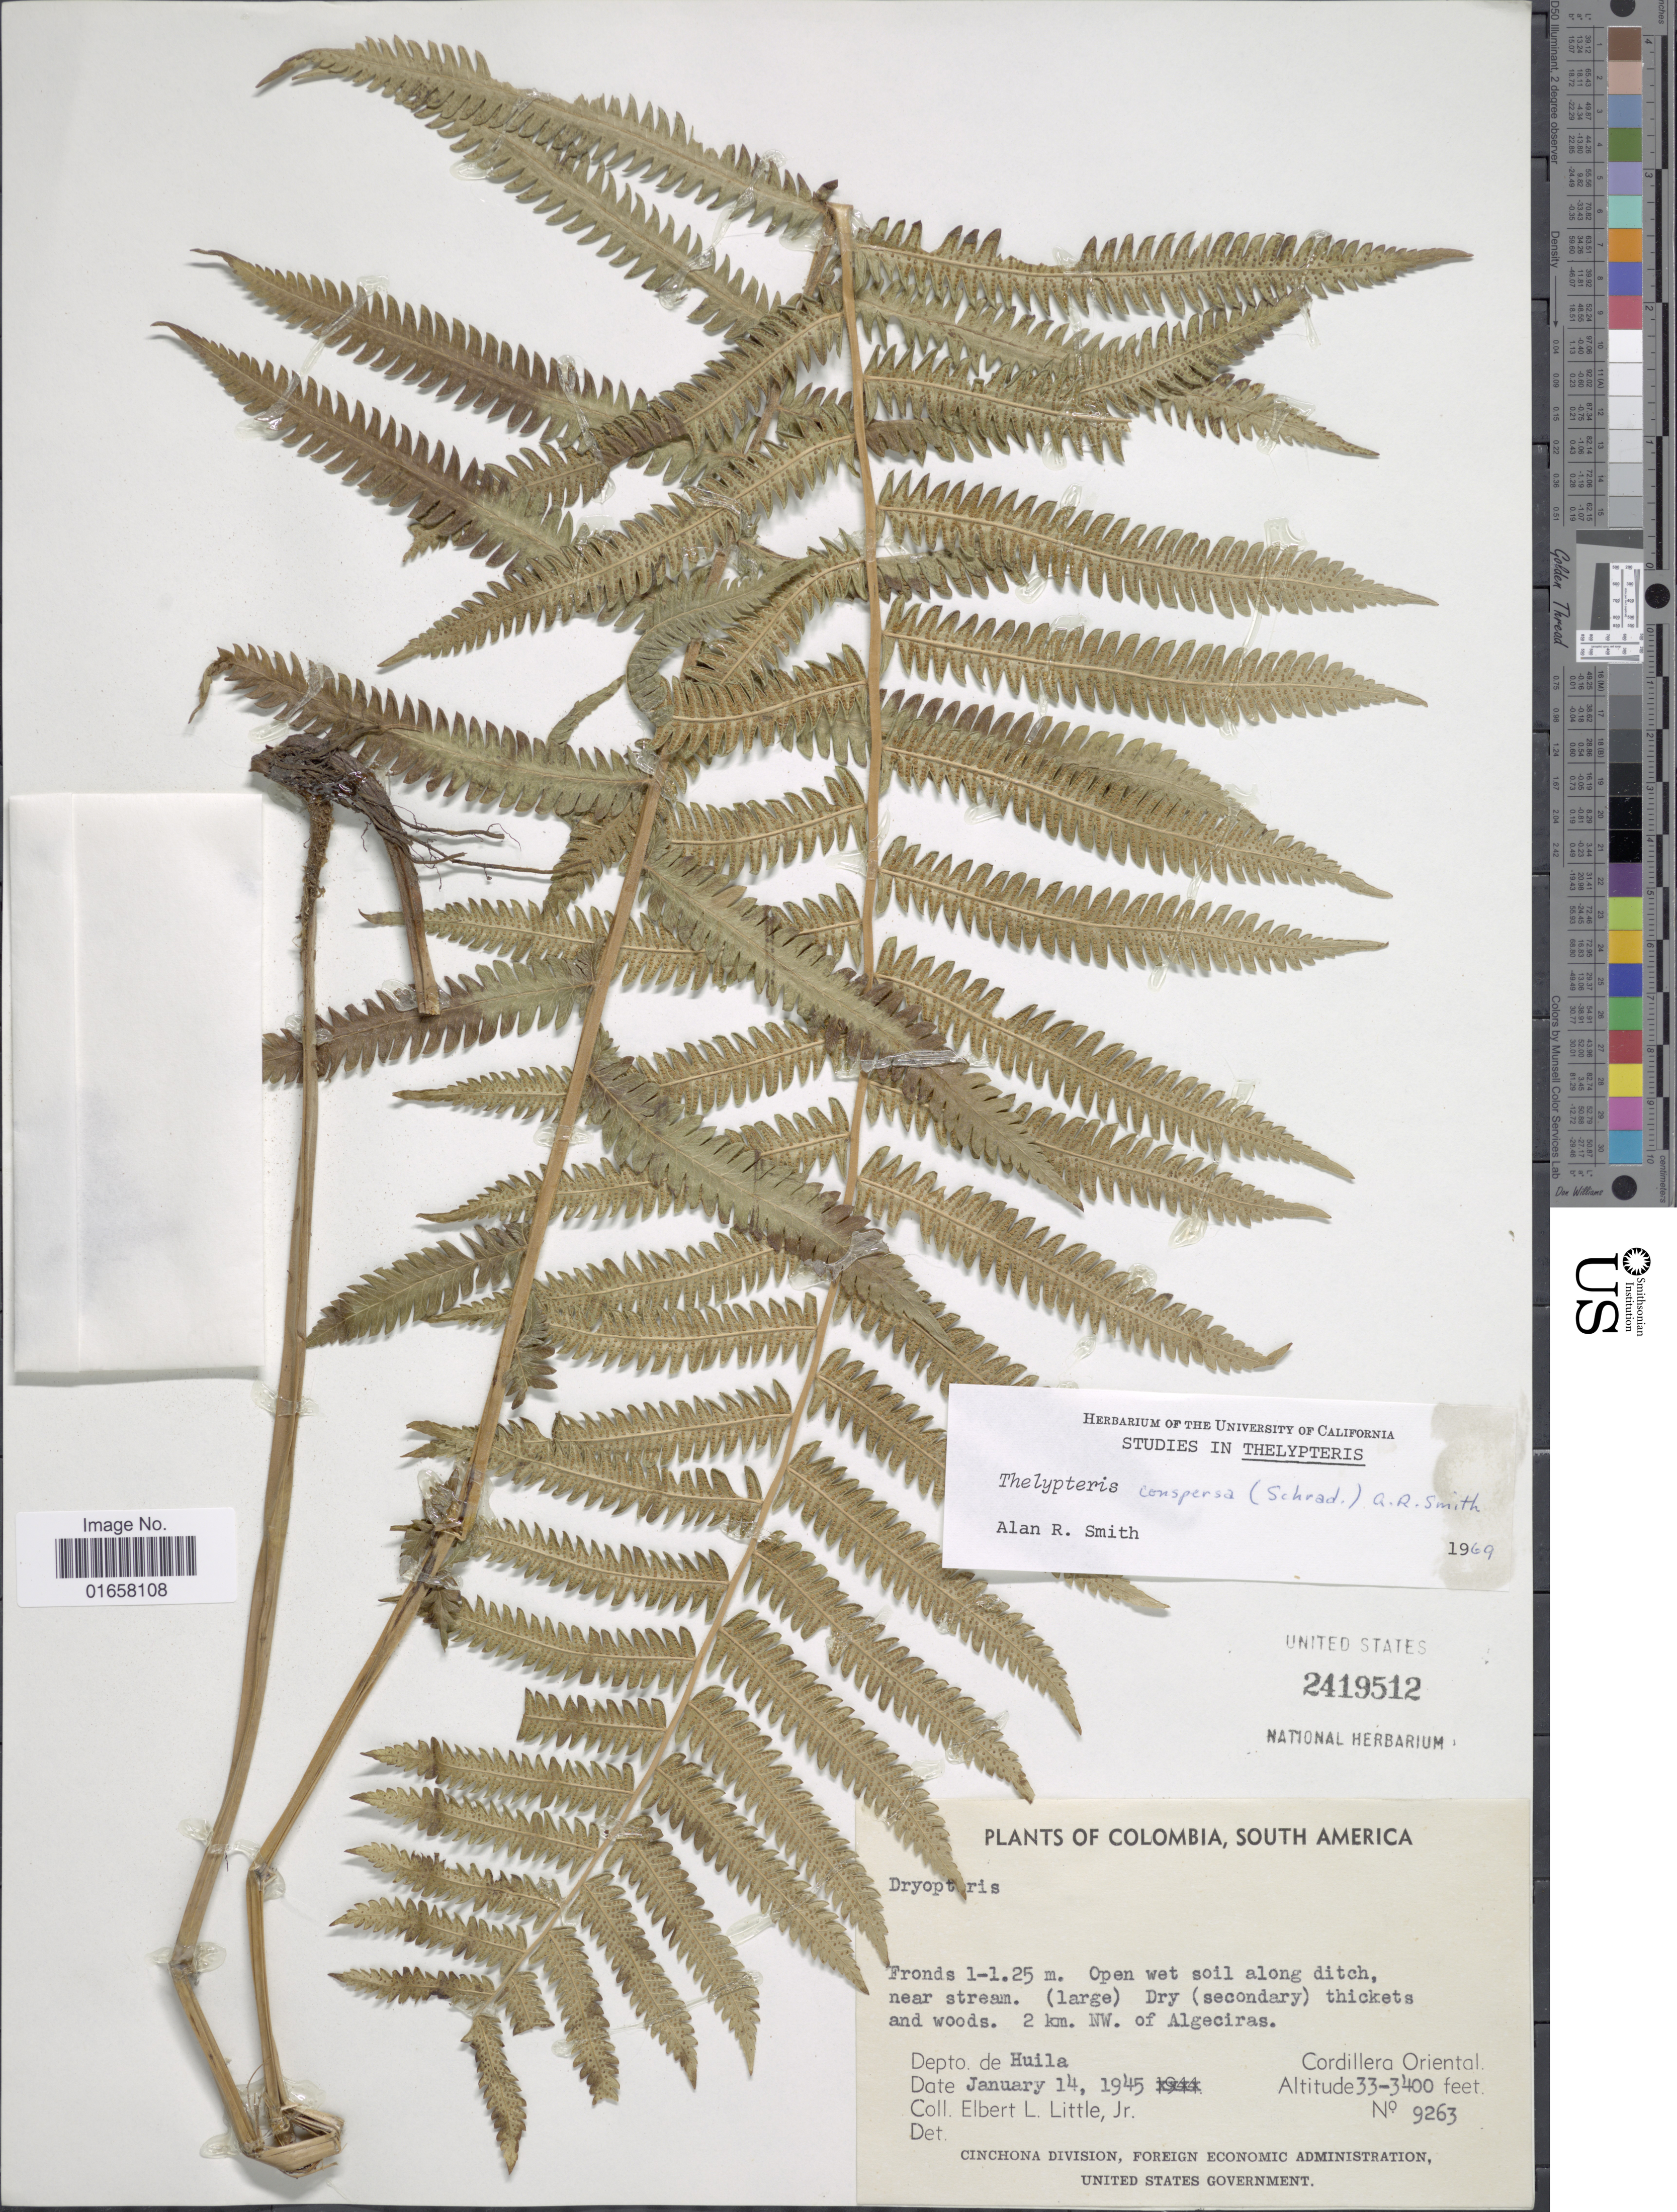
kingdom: Plantae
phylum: Tracheophyta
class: Polypodiopsida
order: Polypodiales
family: Thelypteridaceae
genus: Christella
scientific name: Christella conspersa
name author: (Schrad.) Á. Löve & D. Löve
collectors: E. L. Little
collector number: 9263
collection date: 1945-01-14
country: Colombia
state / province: Huila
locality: Colombia, South America, Depto. de Huila, 2 km. NW of Algeciras. Cordillera Oriental.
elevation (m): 1006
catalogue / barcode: US 2419512